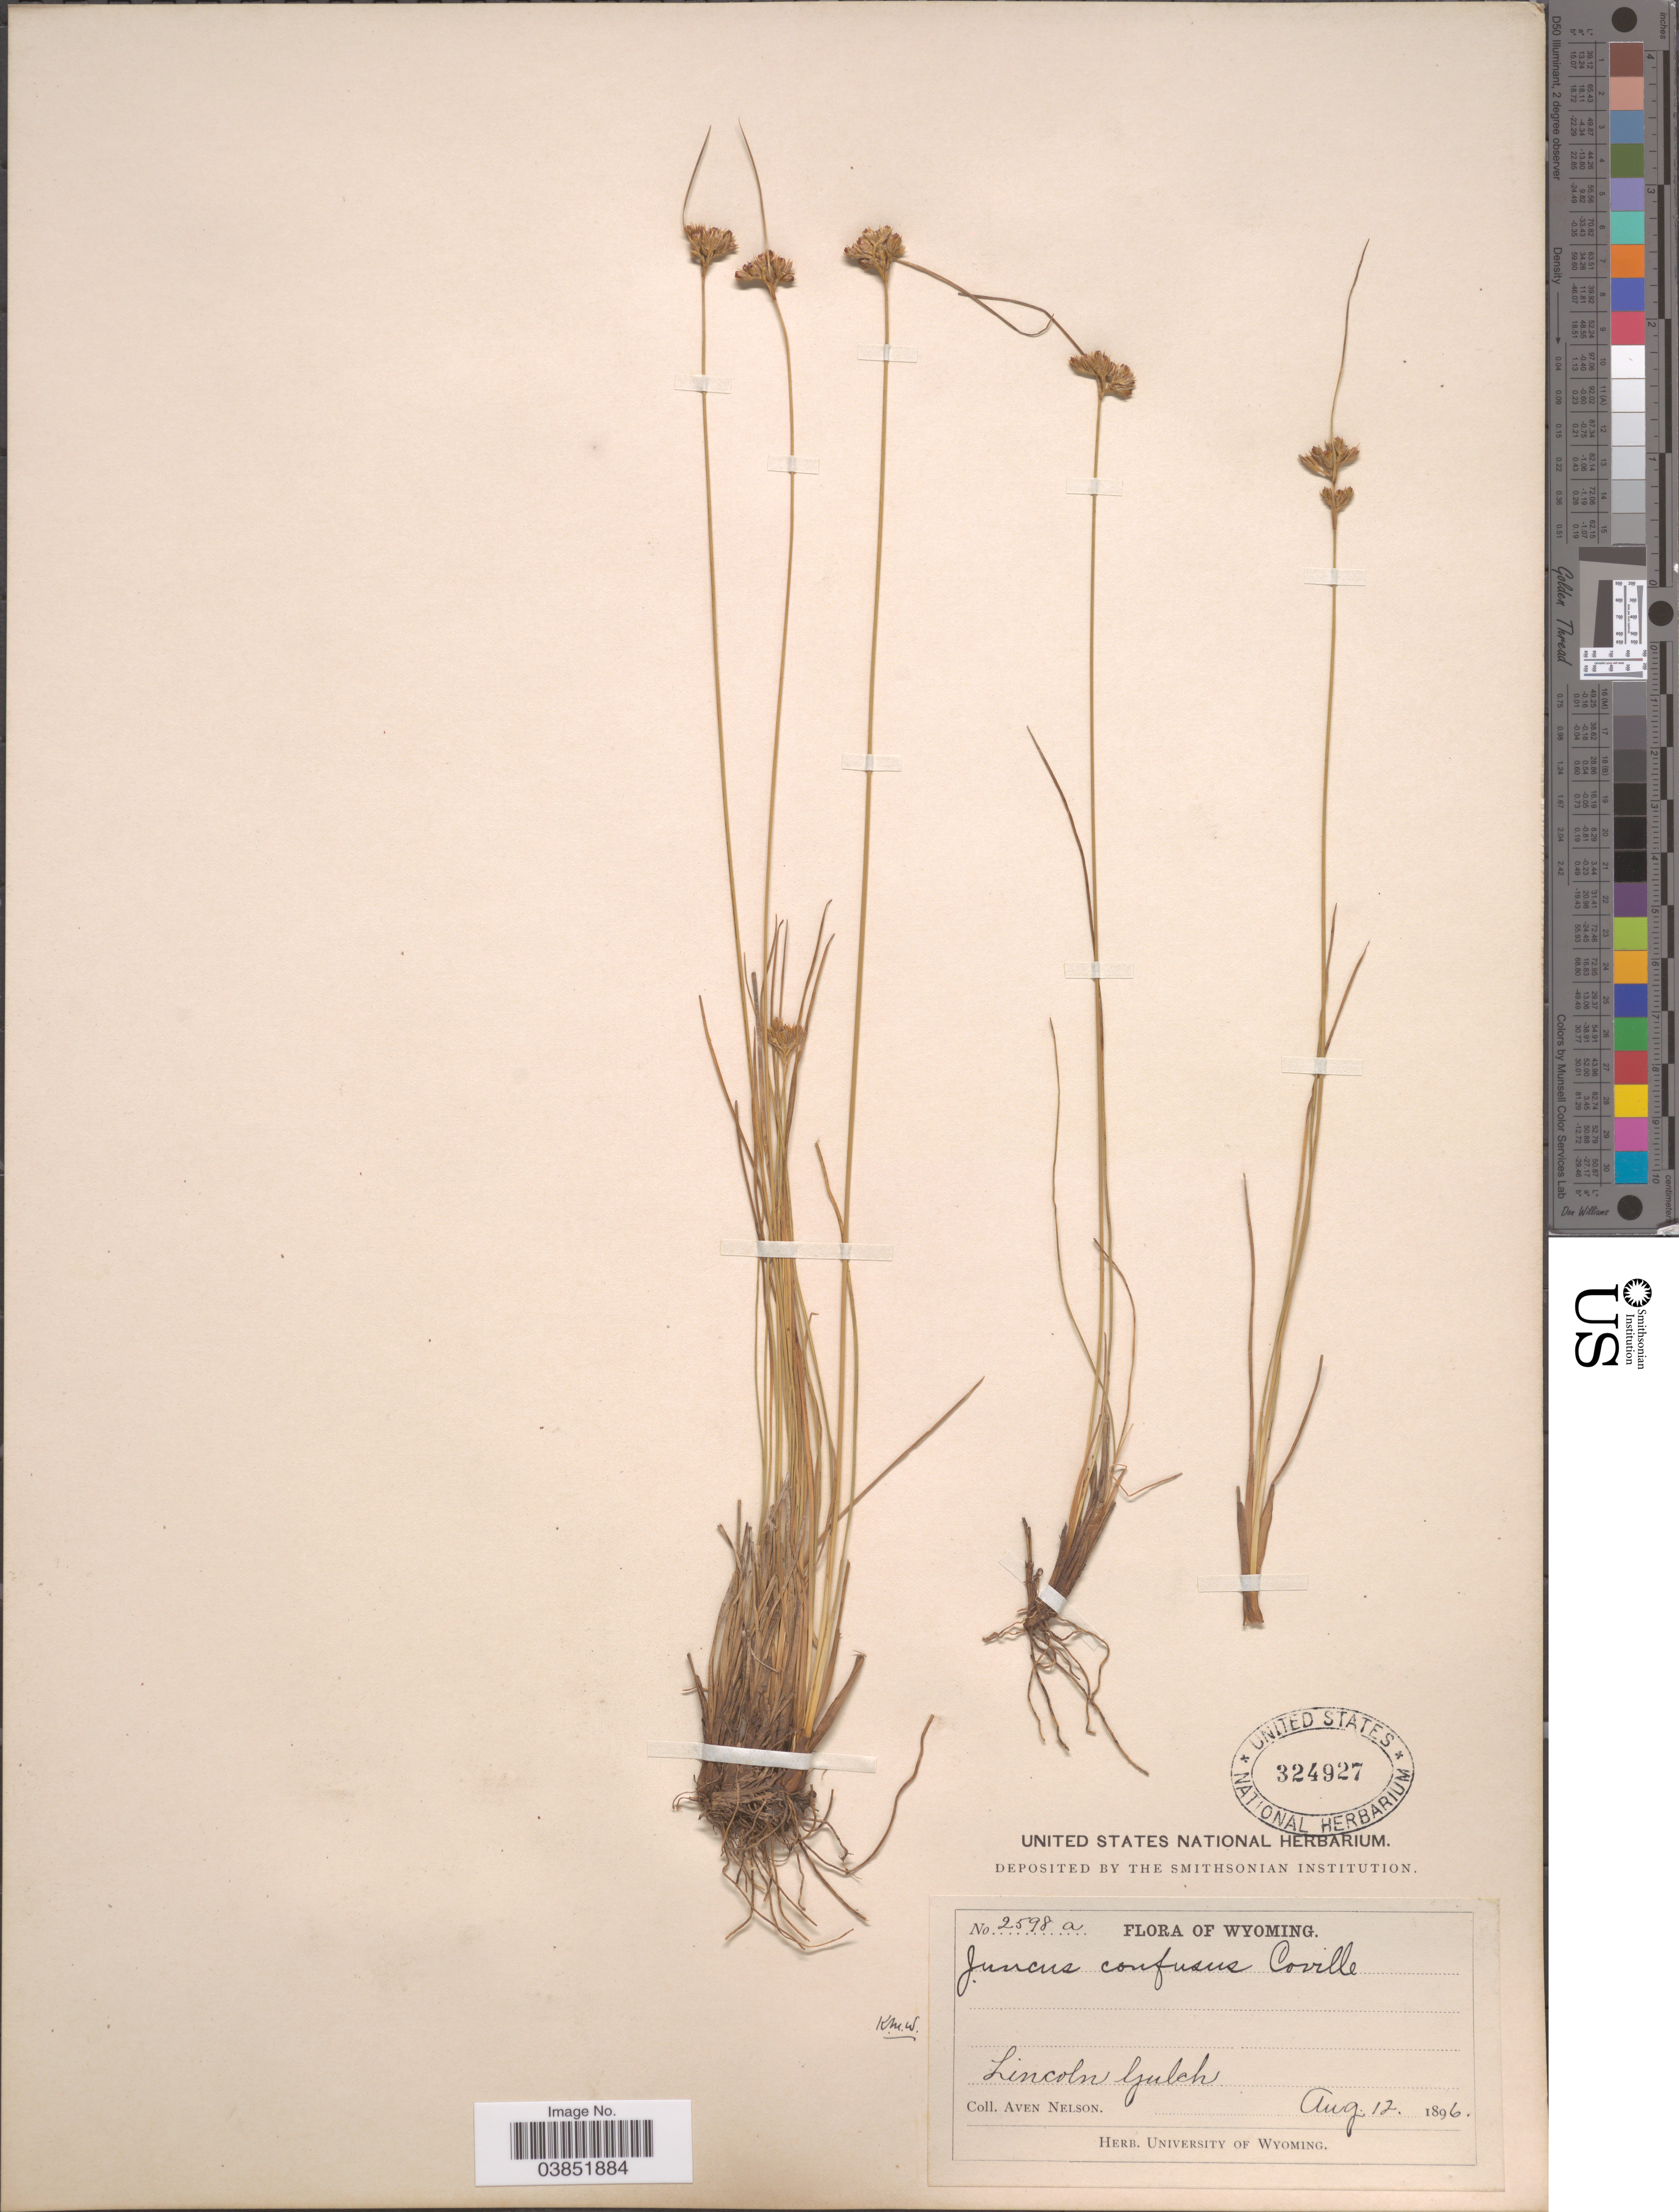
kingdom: Plantae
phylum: Tracheophyta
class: Liliopsida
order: Poales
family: Juncaceae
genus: Juncus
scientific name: Juncus confusus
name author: Coville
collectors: A. Nelson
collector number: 2598a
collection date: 1896-08-12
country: United States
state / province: Wyoming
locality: Lincoln Gulch.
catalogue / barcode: US 324927